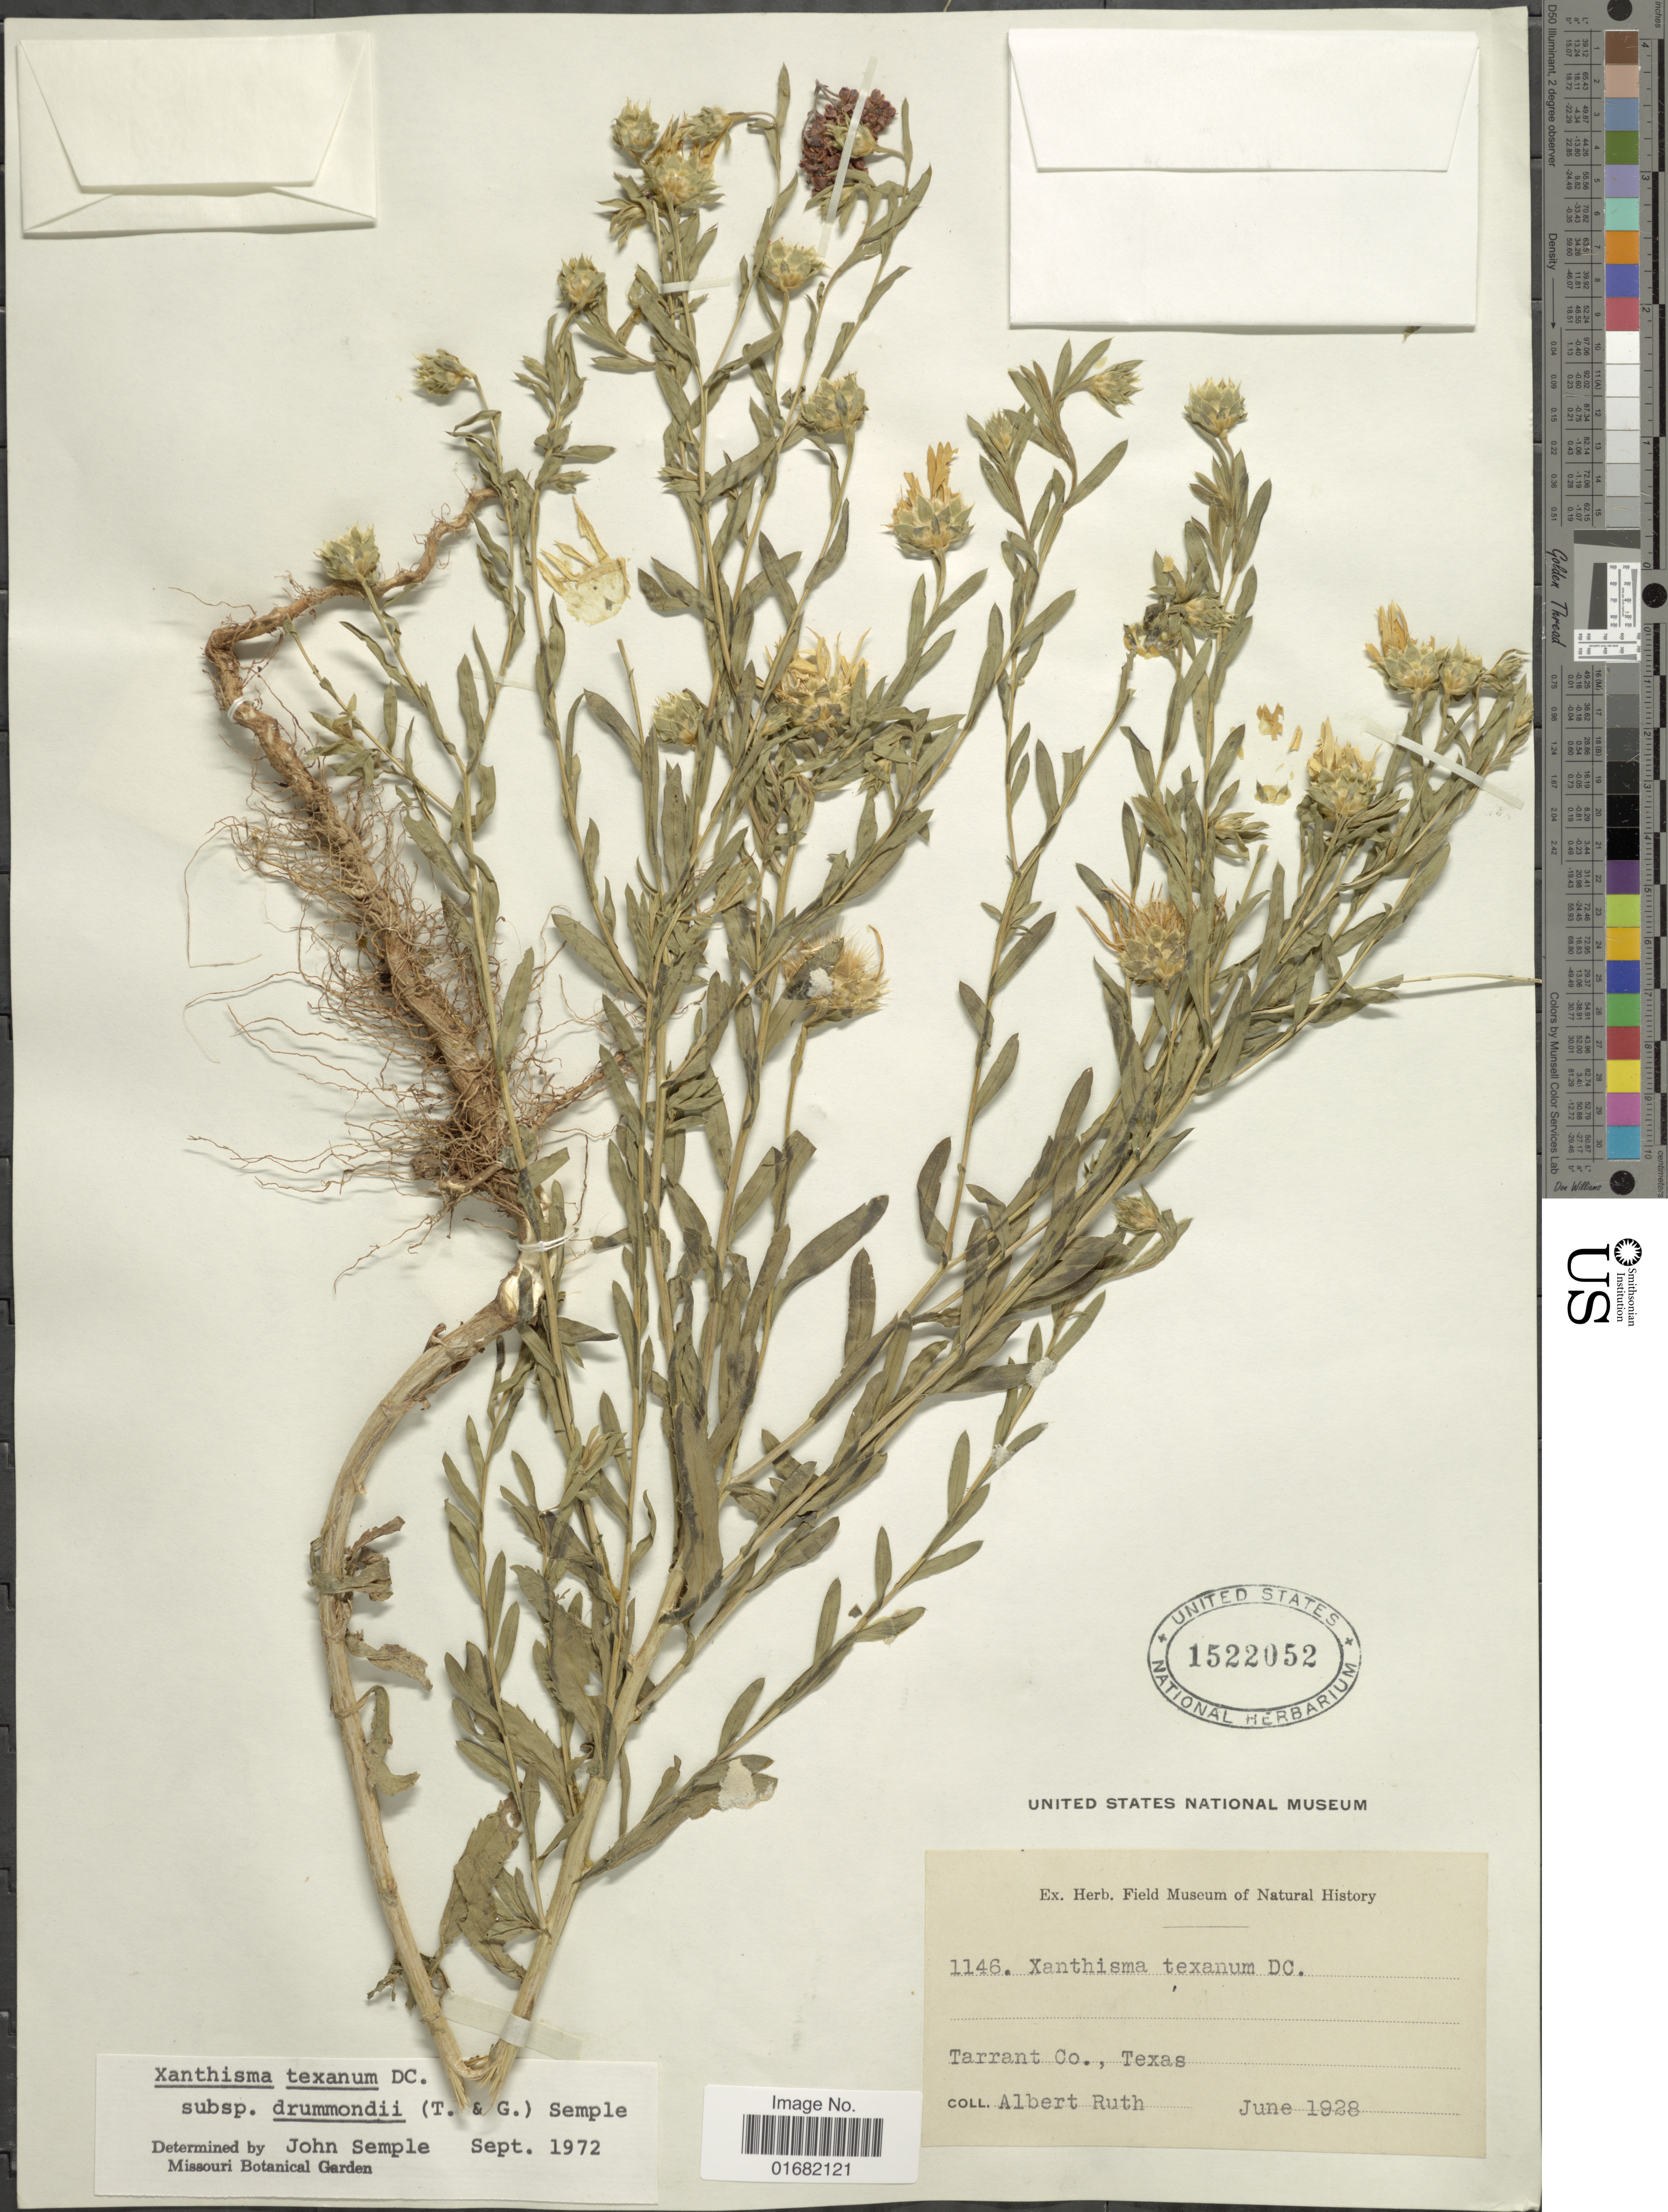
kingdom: Plantae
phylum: Tracheophyta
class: Magnoliopsida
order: Asterales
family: Asteraceae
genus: Xanthisma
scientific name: Xanthisma texanum subsp. drummondii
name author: (Torr. & A. Gray) Semple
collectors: A. Ruth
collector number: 1146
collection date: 1928-06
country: United States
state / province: Texas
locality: Tarrant Co.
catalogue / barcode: US 1522052